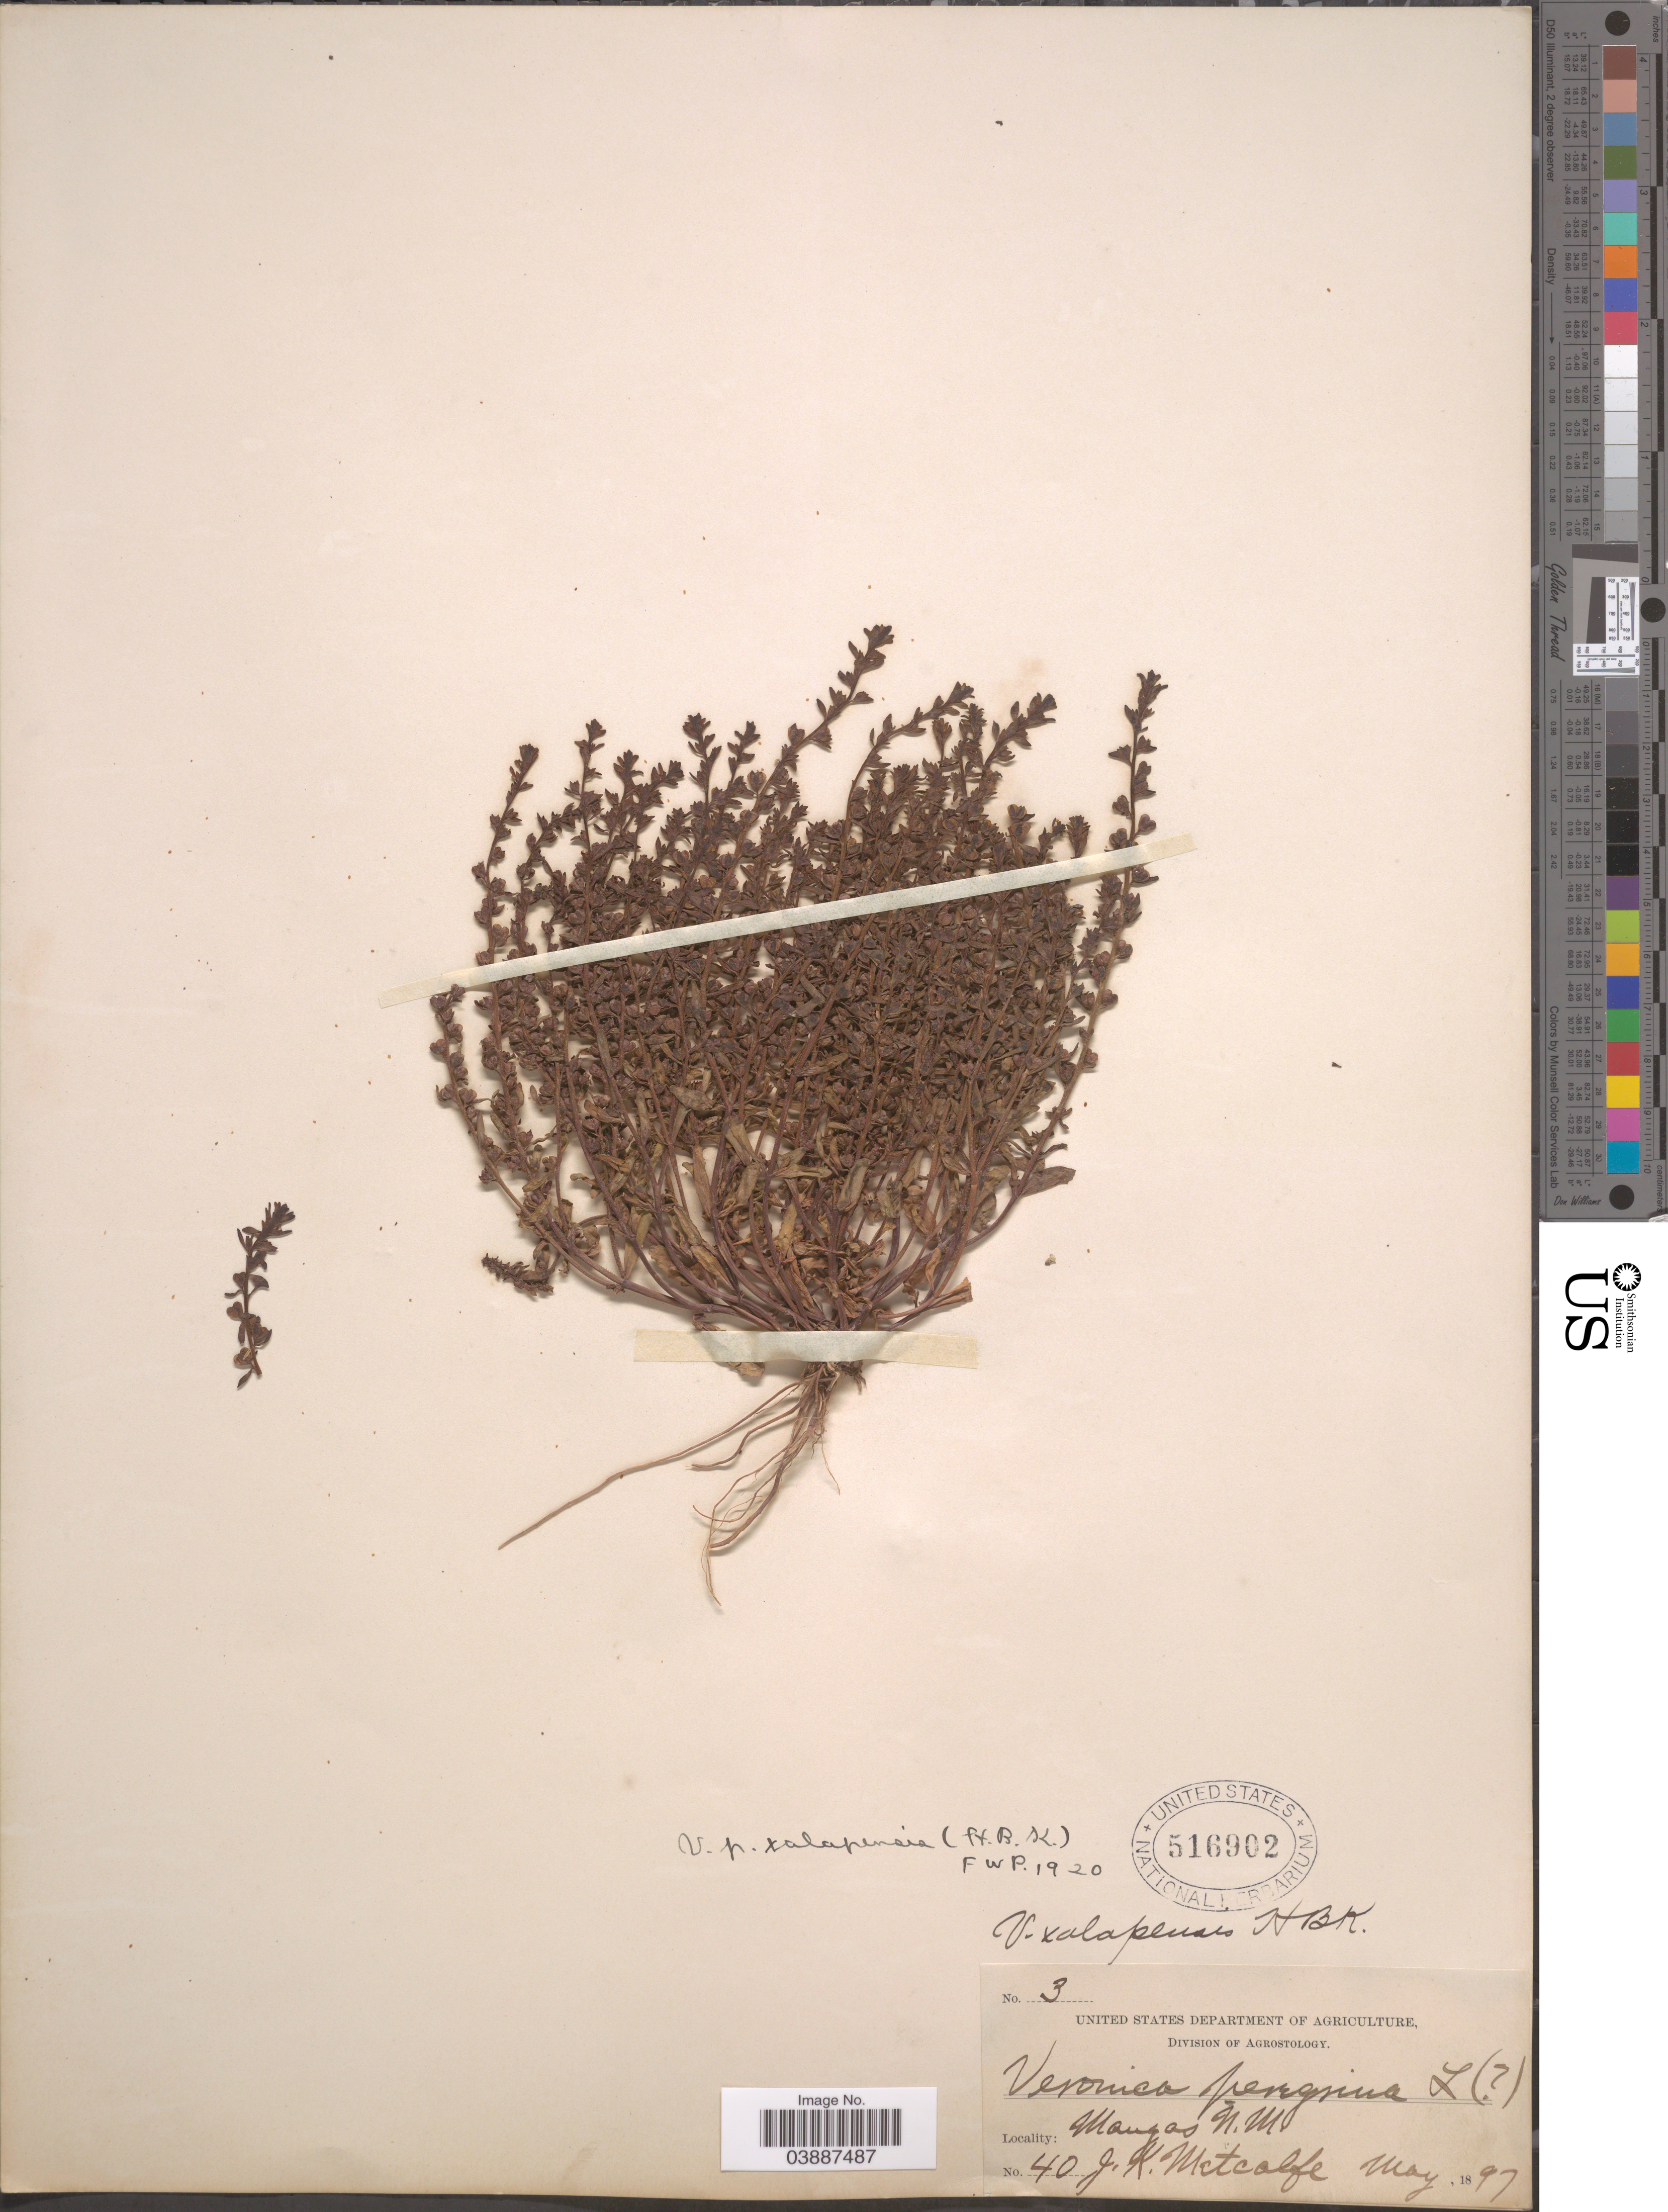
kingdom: Plantae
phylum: Tracheophyta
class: Magnoliopsida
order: Lamiales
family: Plantaginaceae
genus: Veronica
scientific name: Veronica xalapensis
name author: Kunth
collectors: J. Metcalfe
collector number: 40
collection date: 1897-05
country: United States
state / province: New Mexico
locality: Mangas.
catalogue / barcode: US 516902